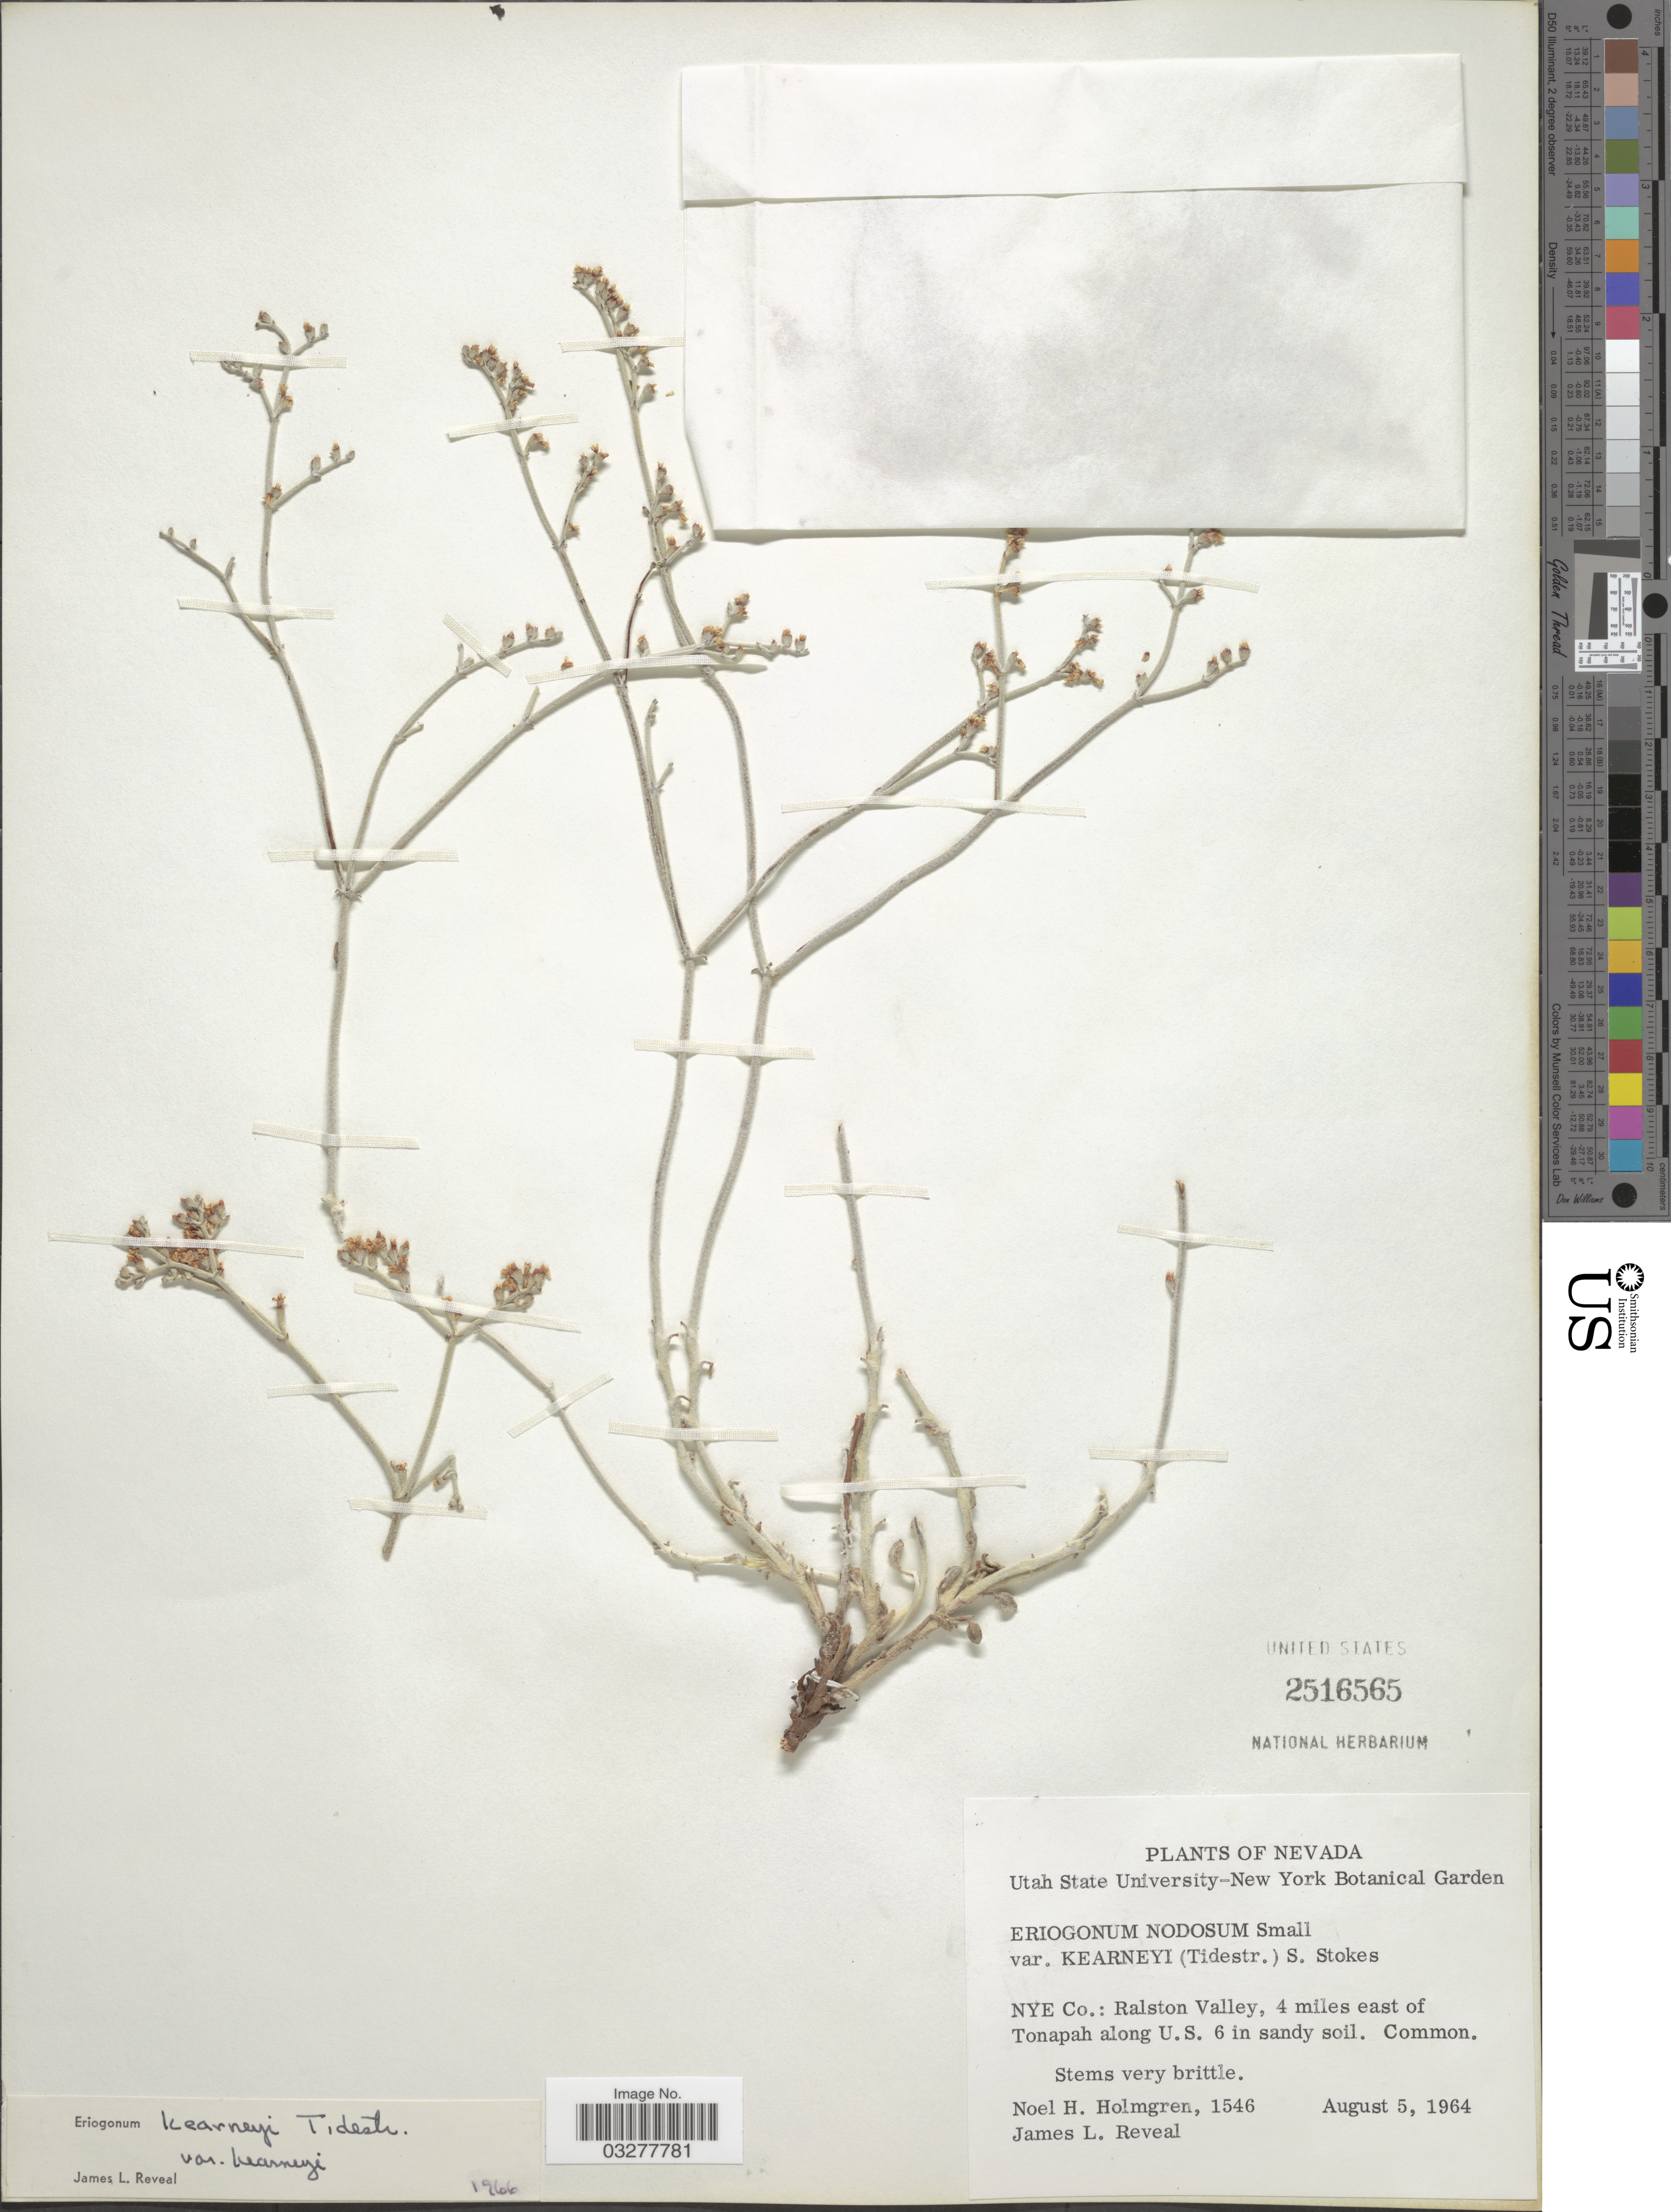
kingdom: Plantae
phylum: Tracheophyta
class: Magnoliopsida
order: Caryophyllales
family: Polygonaceae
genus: Eriogonum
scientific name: Eriogonum kearneyi var. kearneyi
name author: Tidestr.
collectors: N. H. Holmgren & J. L. Reveal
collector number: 1546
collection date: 1964-08-05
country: United States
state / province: Nevada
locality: Nye Co.: Ralston Valley, 4 miles east of Tonapah along U.S. 6.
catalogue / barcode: US 2516565